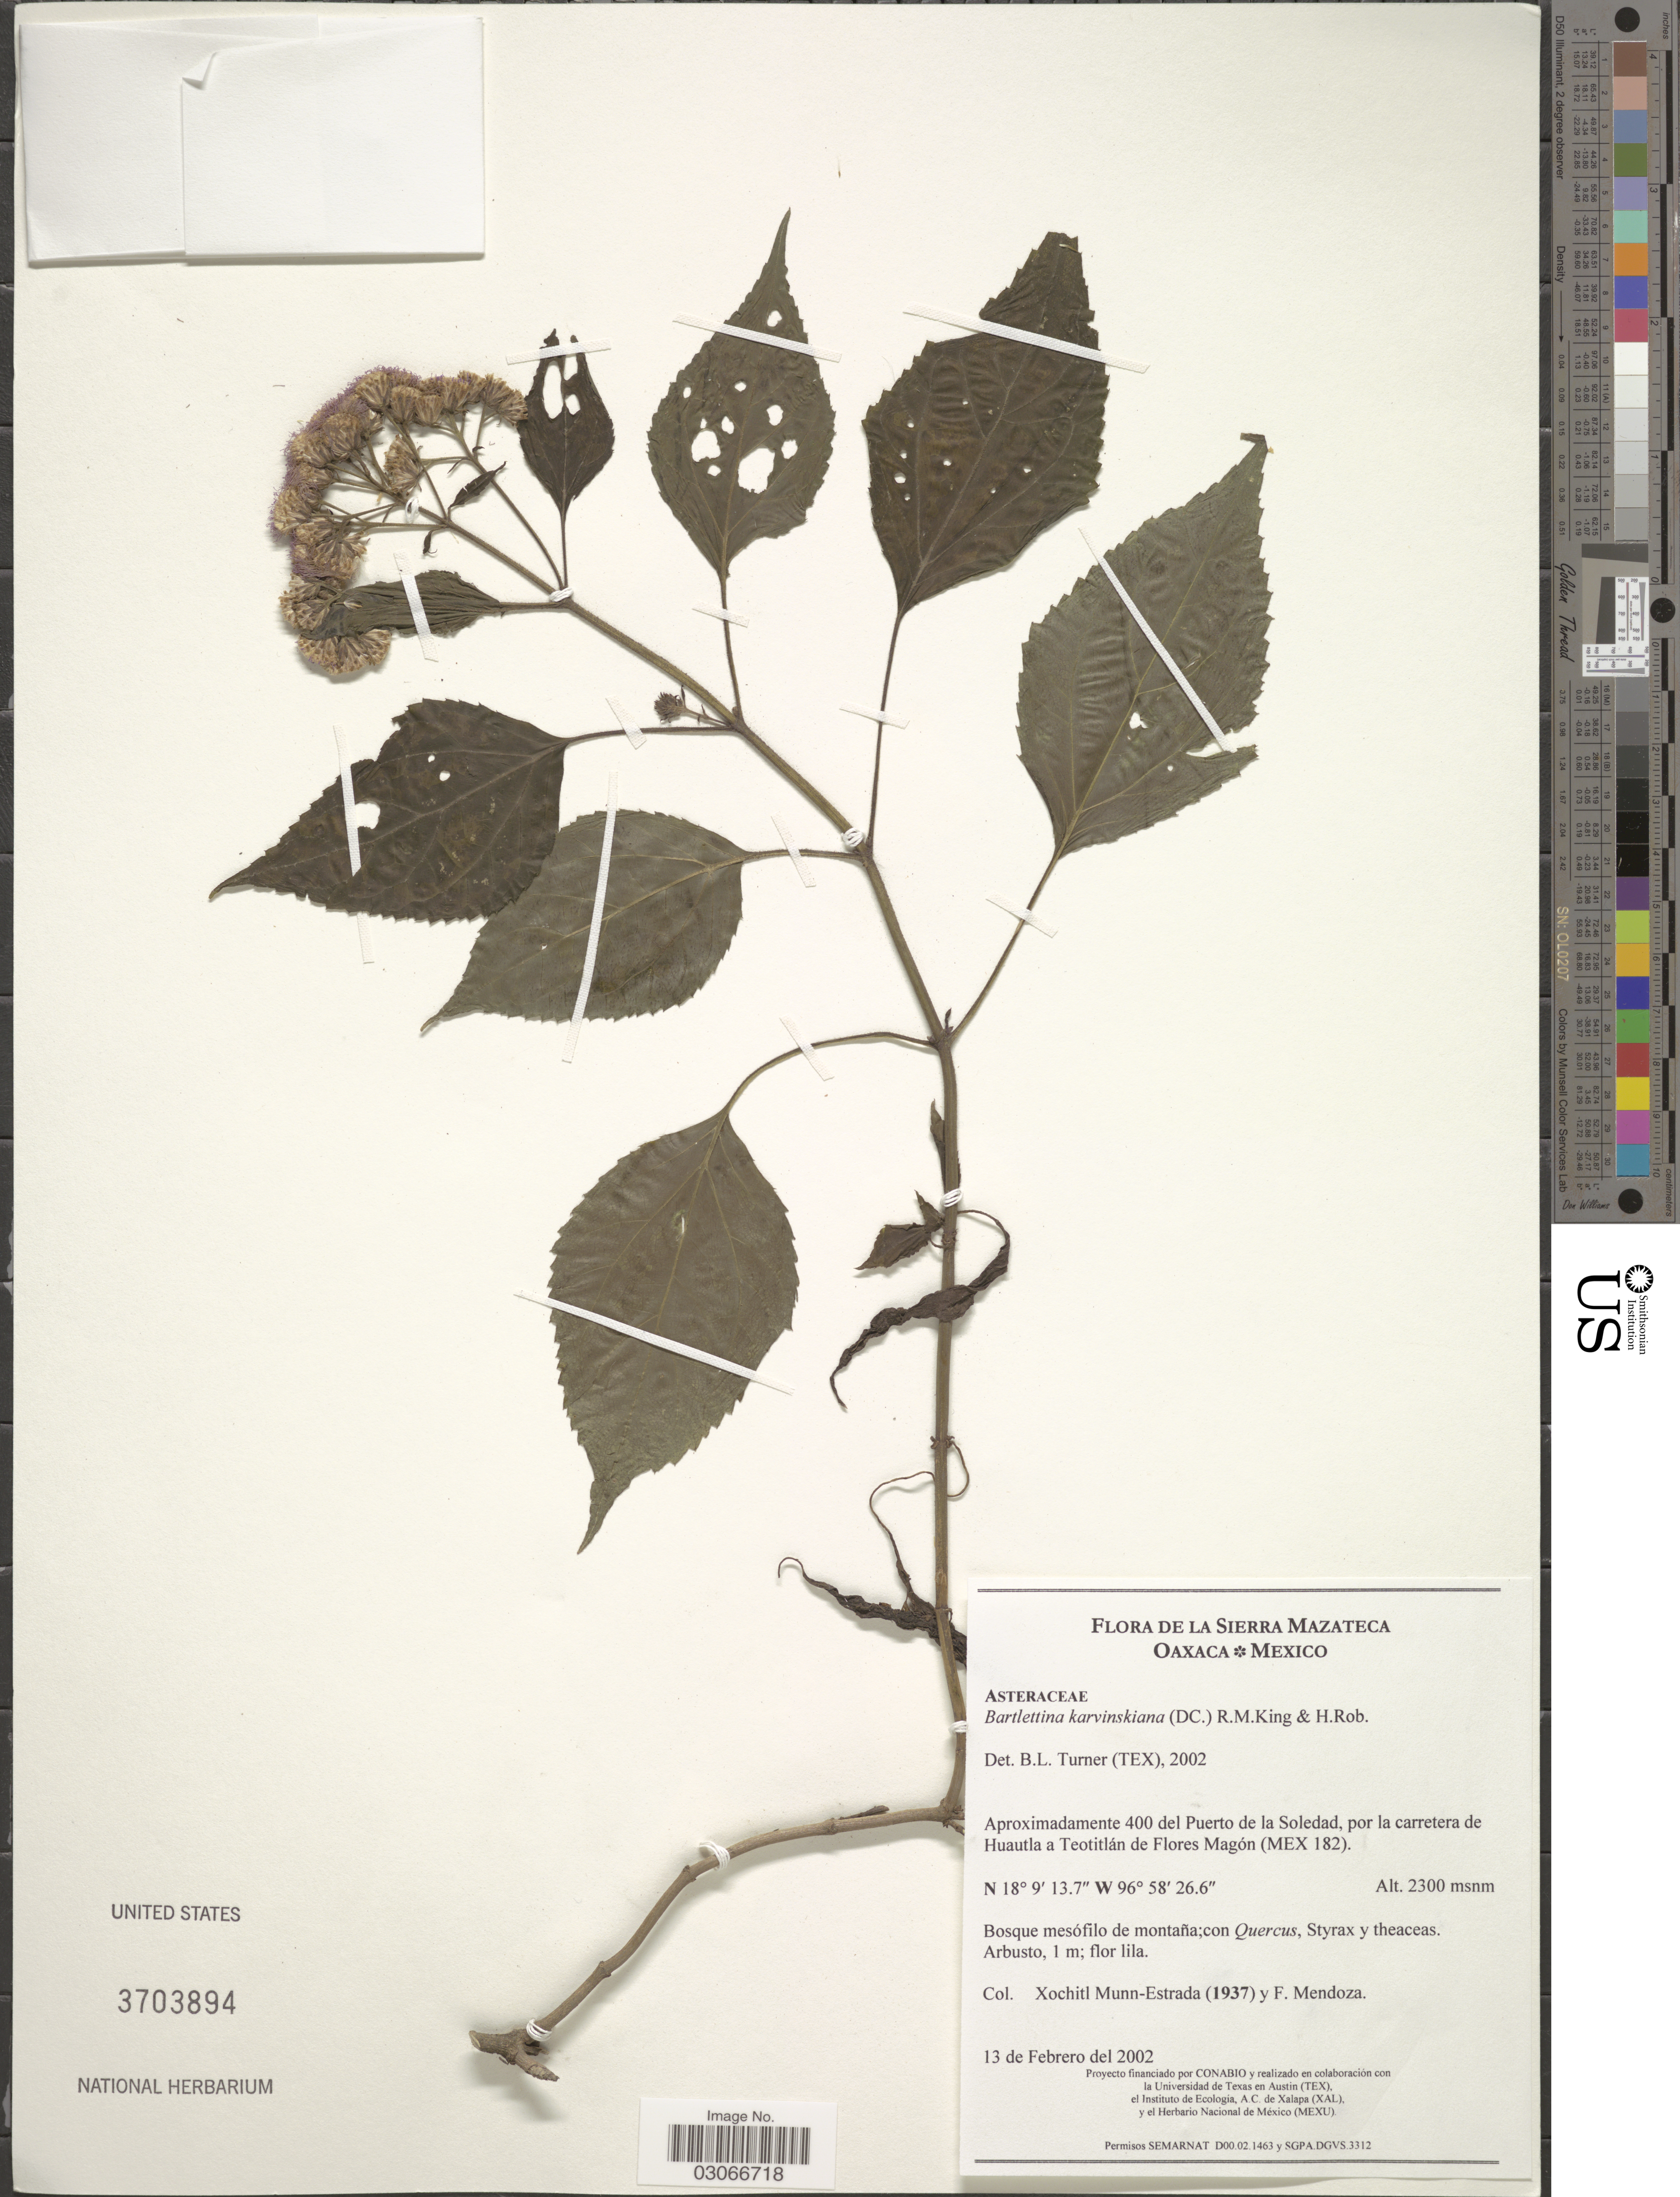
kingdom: Plantae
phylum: Tracheophyta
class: Magnoliopsida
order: Asterales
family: Asteraceae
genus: Bartlettina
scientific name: Bartlettina karvinskiana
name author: (DC.) R.M. King & H. Rob.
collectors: X. Munn-Estrada & F. Mendoza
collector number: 1937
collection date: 2002-02-13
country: Mexico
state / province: Oaxaca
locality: La Sierra Mazateca. Aproximadamente 400 del Puerto de la Soledad, por la carretera de Huautla a Teotitlán de Flores Magón (Mex 182).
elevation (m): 2300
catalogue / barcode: US 3703894